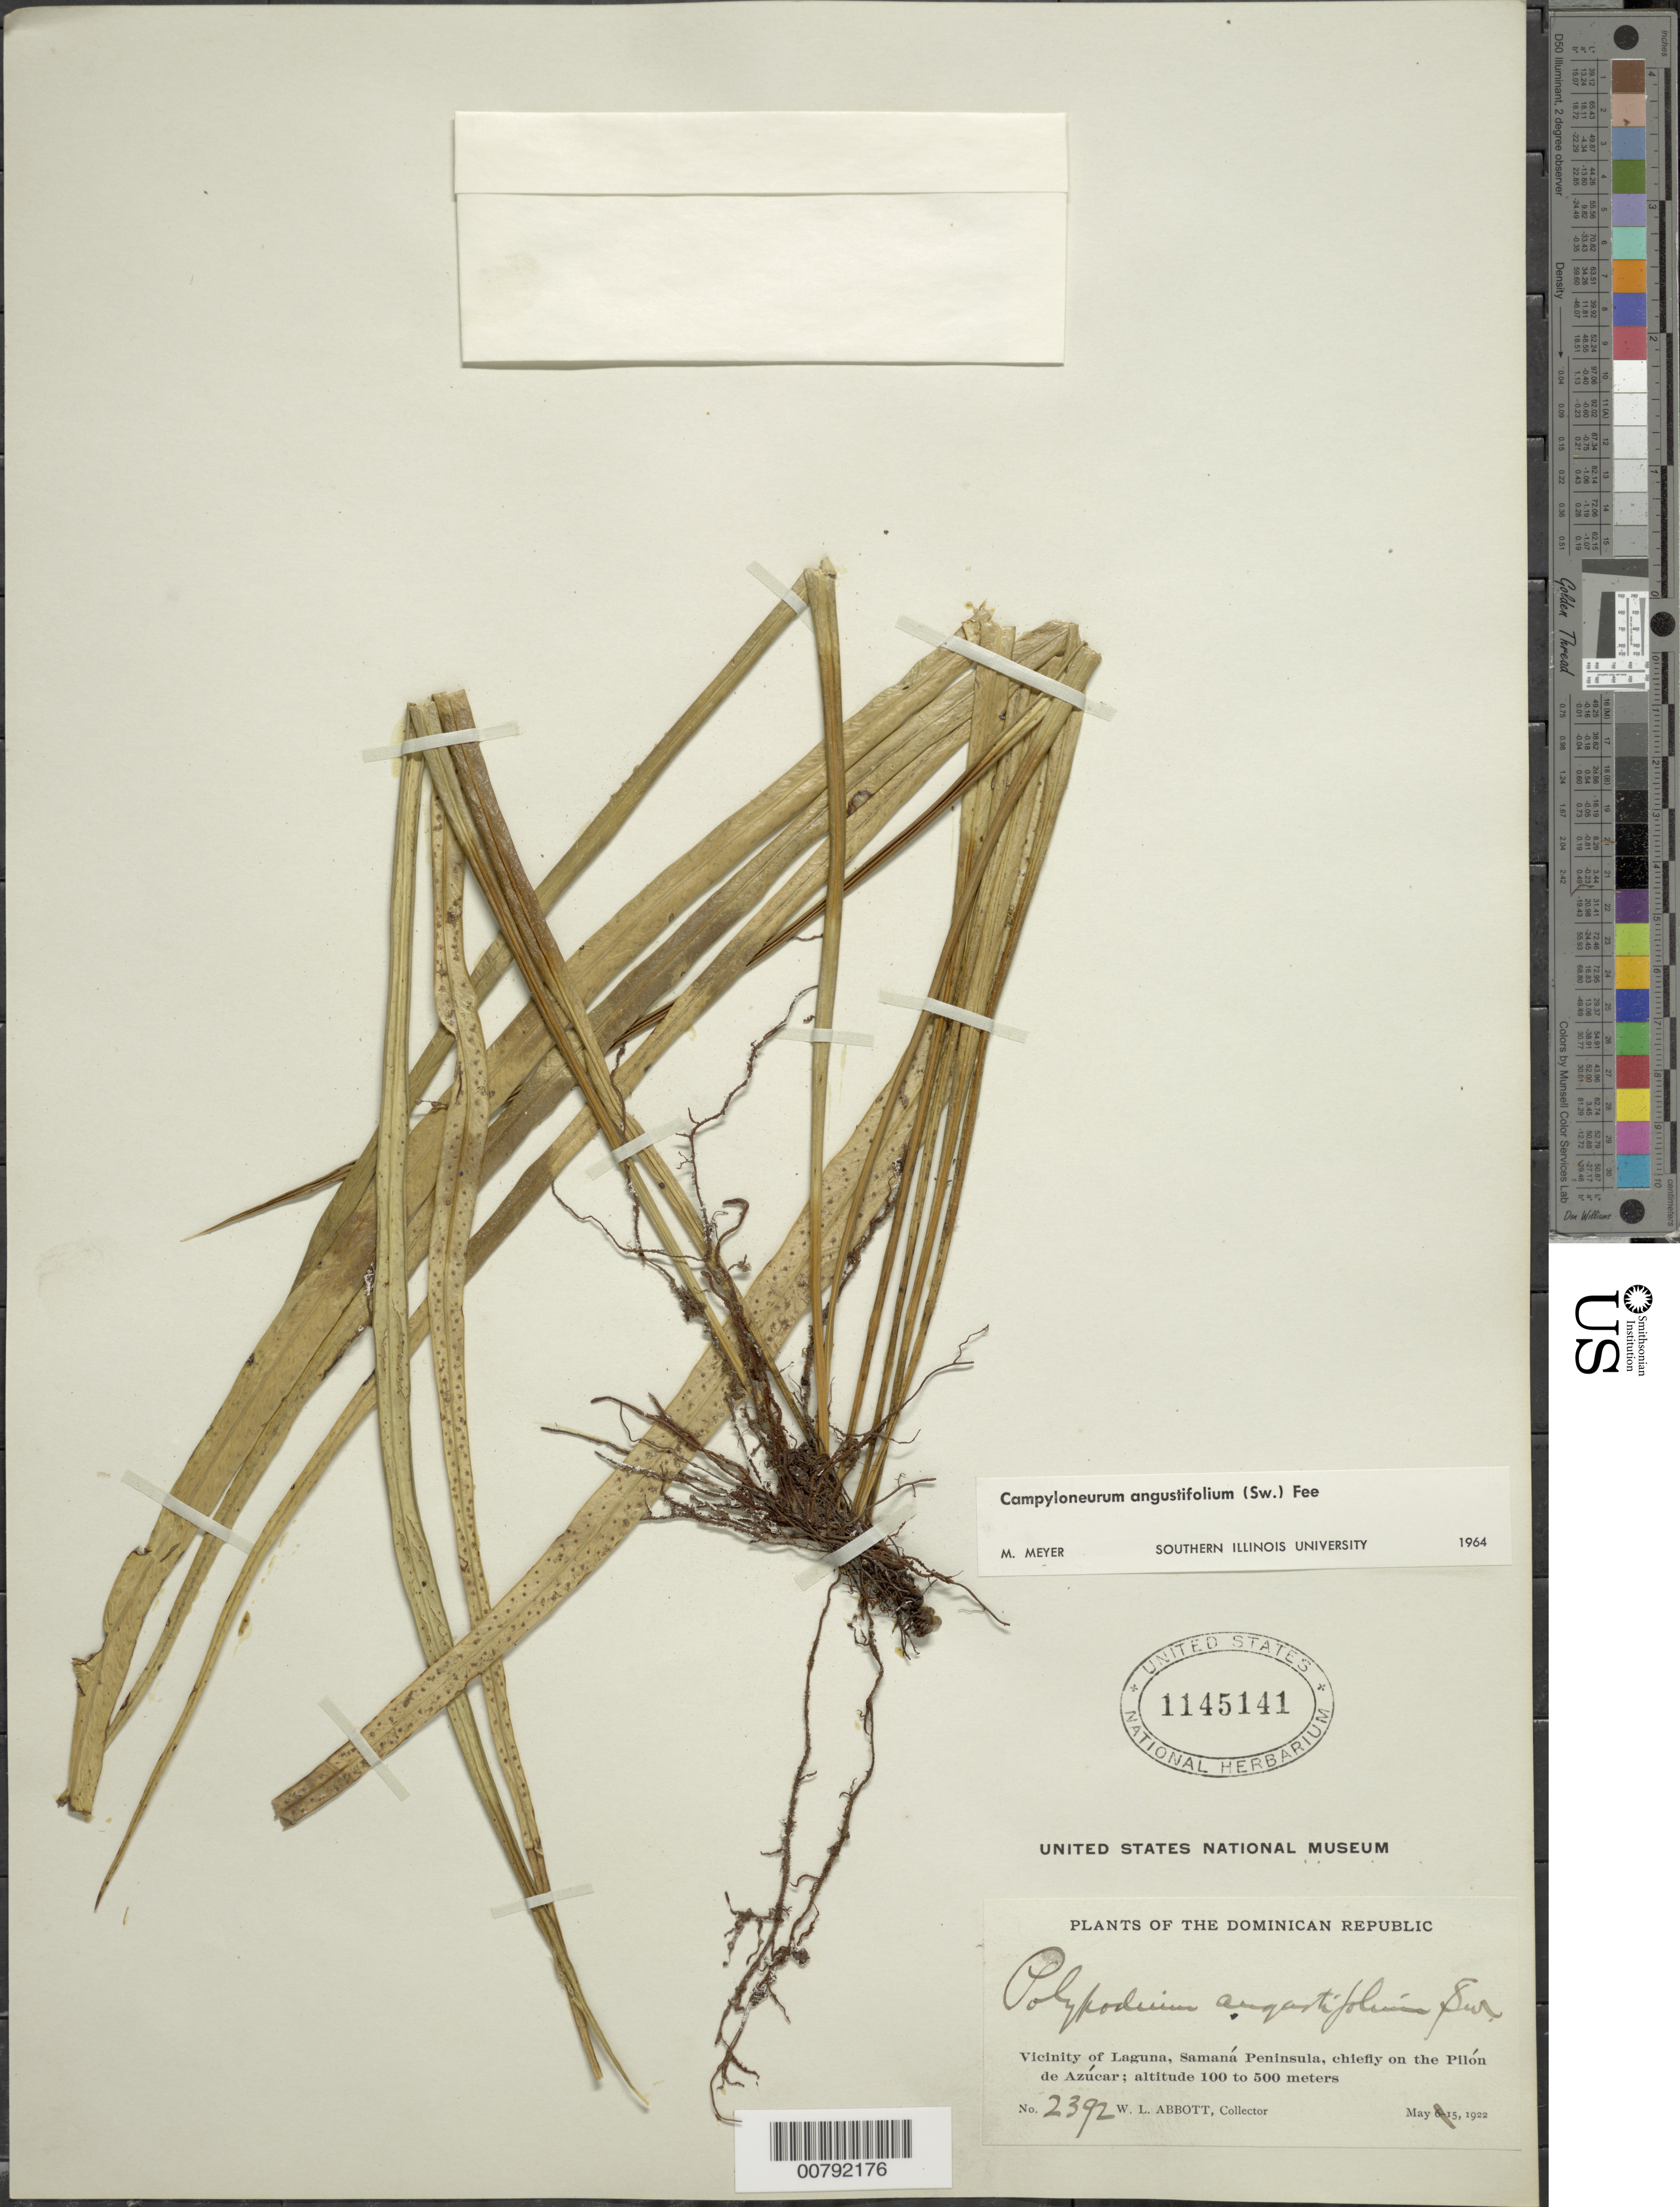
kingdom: Plantae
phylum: Tracheophyta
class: Polypodiopsida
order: Polypodiales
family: Polypodiaceae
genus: Campyloneurum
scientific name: Campyloneurum angustifolium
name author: (Sw.) Fée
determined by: Meyer, M.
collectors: W. L. Abbott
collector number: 2392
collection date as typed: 06 May 1922 to 15 May 1922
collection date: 1922-05-06/1922-05-15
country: Dominican Republic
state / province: Samana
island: Hispaniola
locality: Laguna, Samaná Peninsula, chiefly on the Pilón de Azúcar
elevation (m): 100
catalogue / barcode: US 1145141